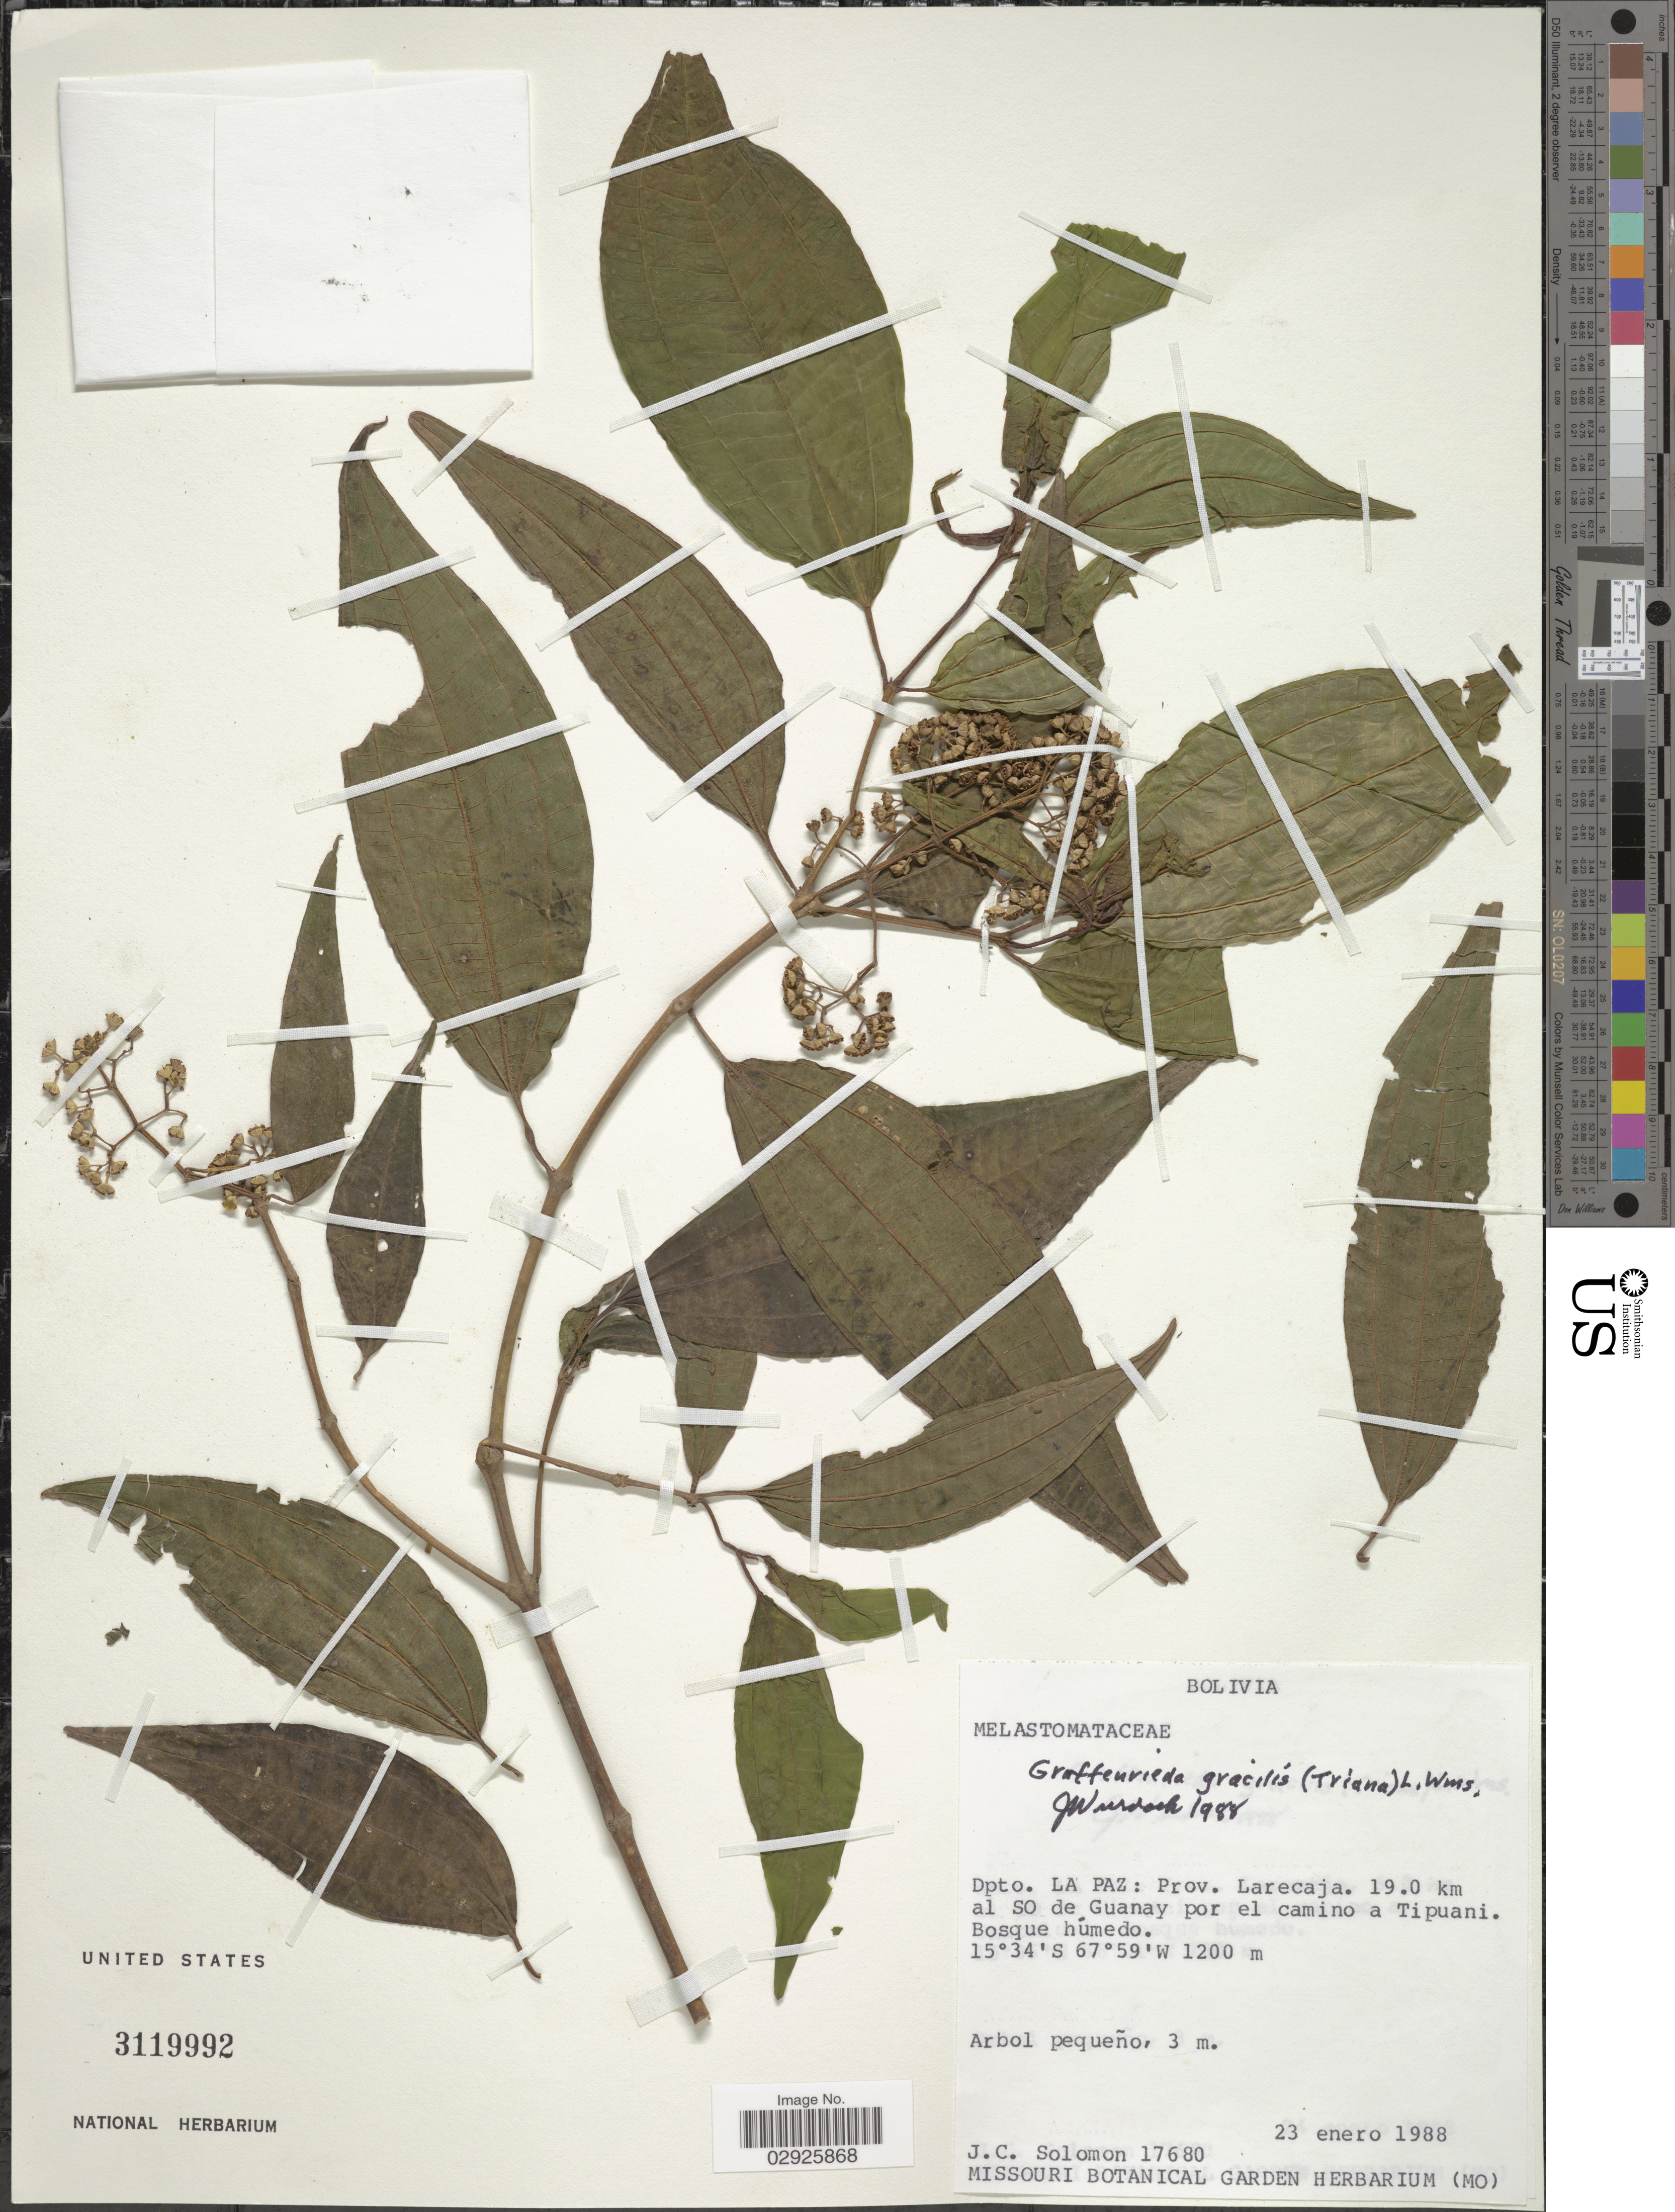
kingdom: Plantae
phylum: Tracheophyta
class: Magnoliopsida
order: Myrtales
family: Melastomataceae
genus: Graffenrieda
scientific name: Graffenrieda gracilis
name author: (Triana) L.O. Williams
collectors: J. C. Solomon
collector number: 17680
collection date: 1988-01-23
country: Bolivia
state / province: La Paz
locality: Dpto. La Paz: Prov. Larecaja. 19.0 km al SO de Guanay por el camino a Tipuani.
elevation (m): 1200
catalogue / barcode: US 3119992